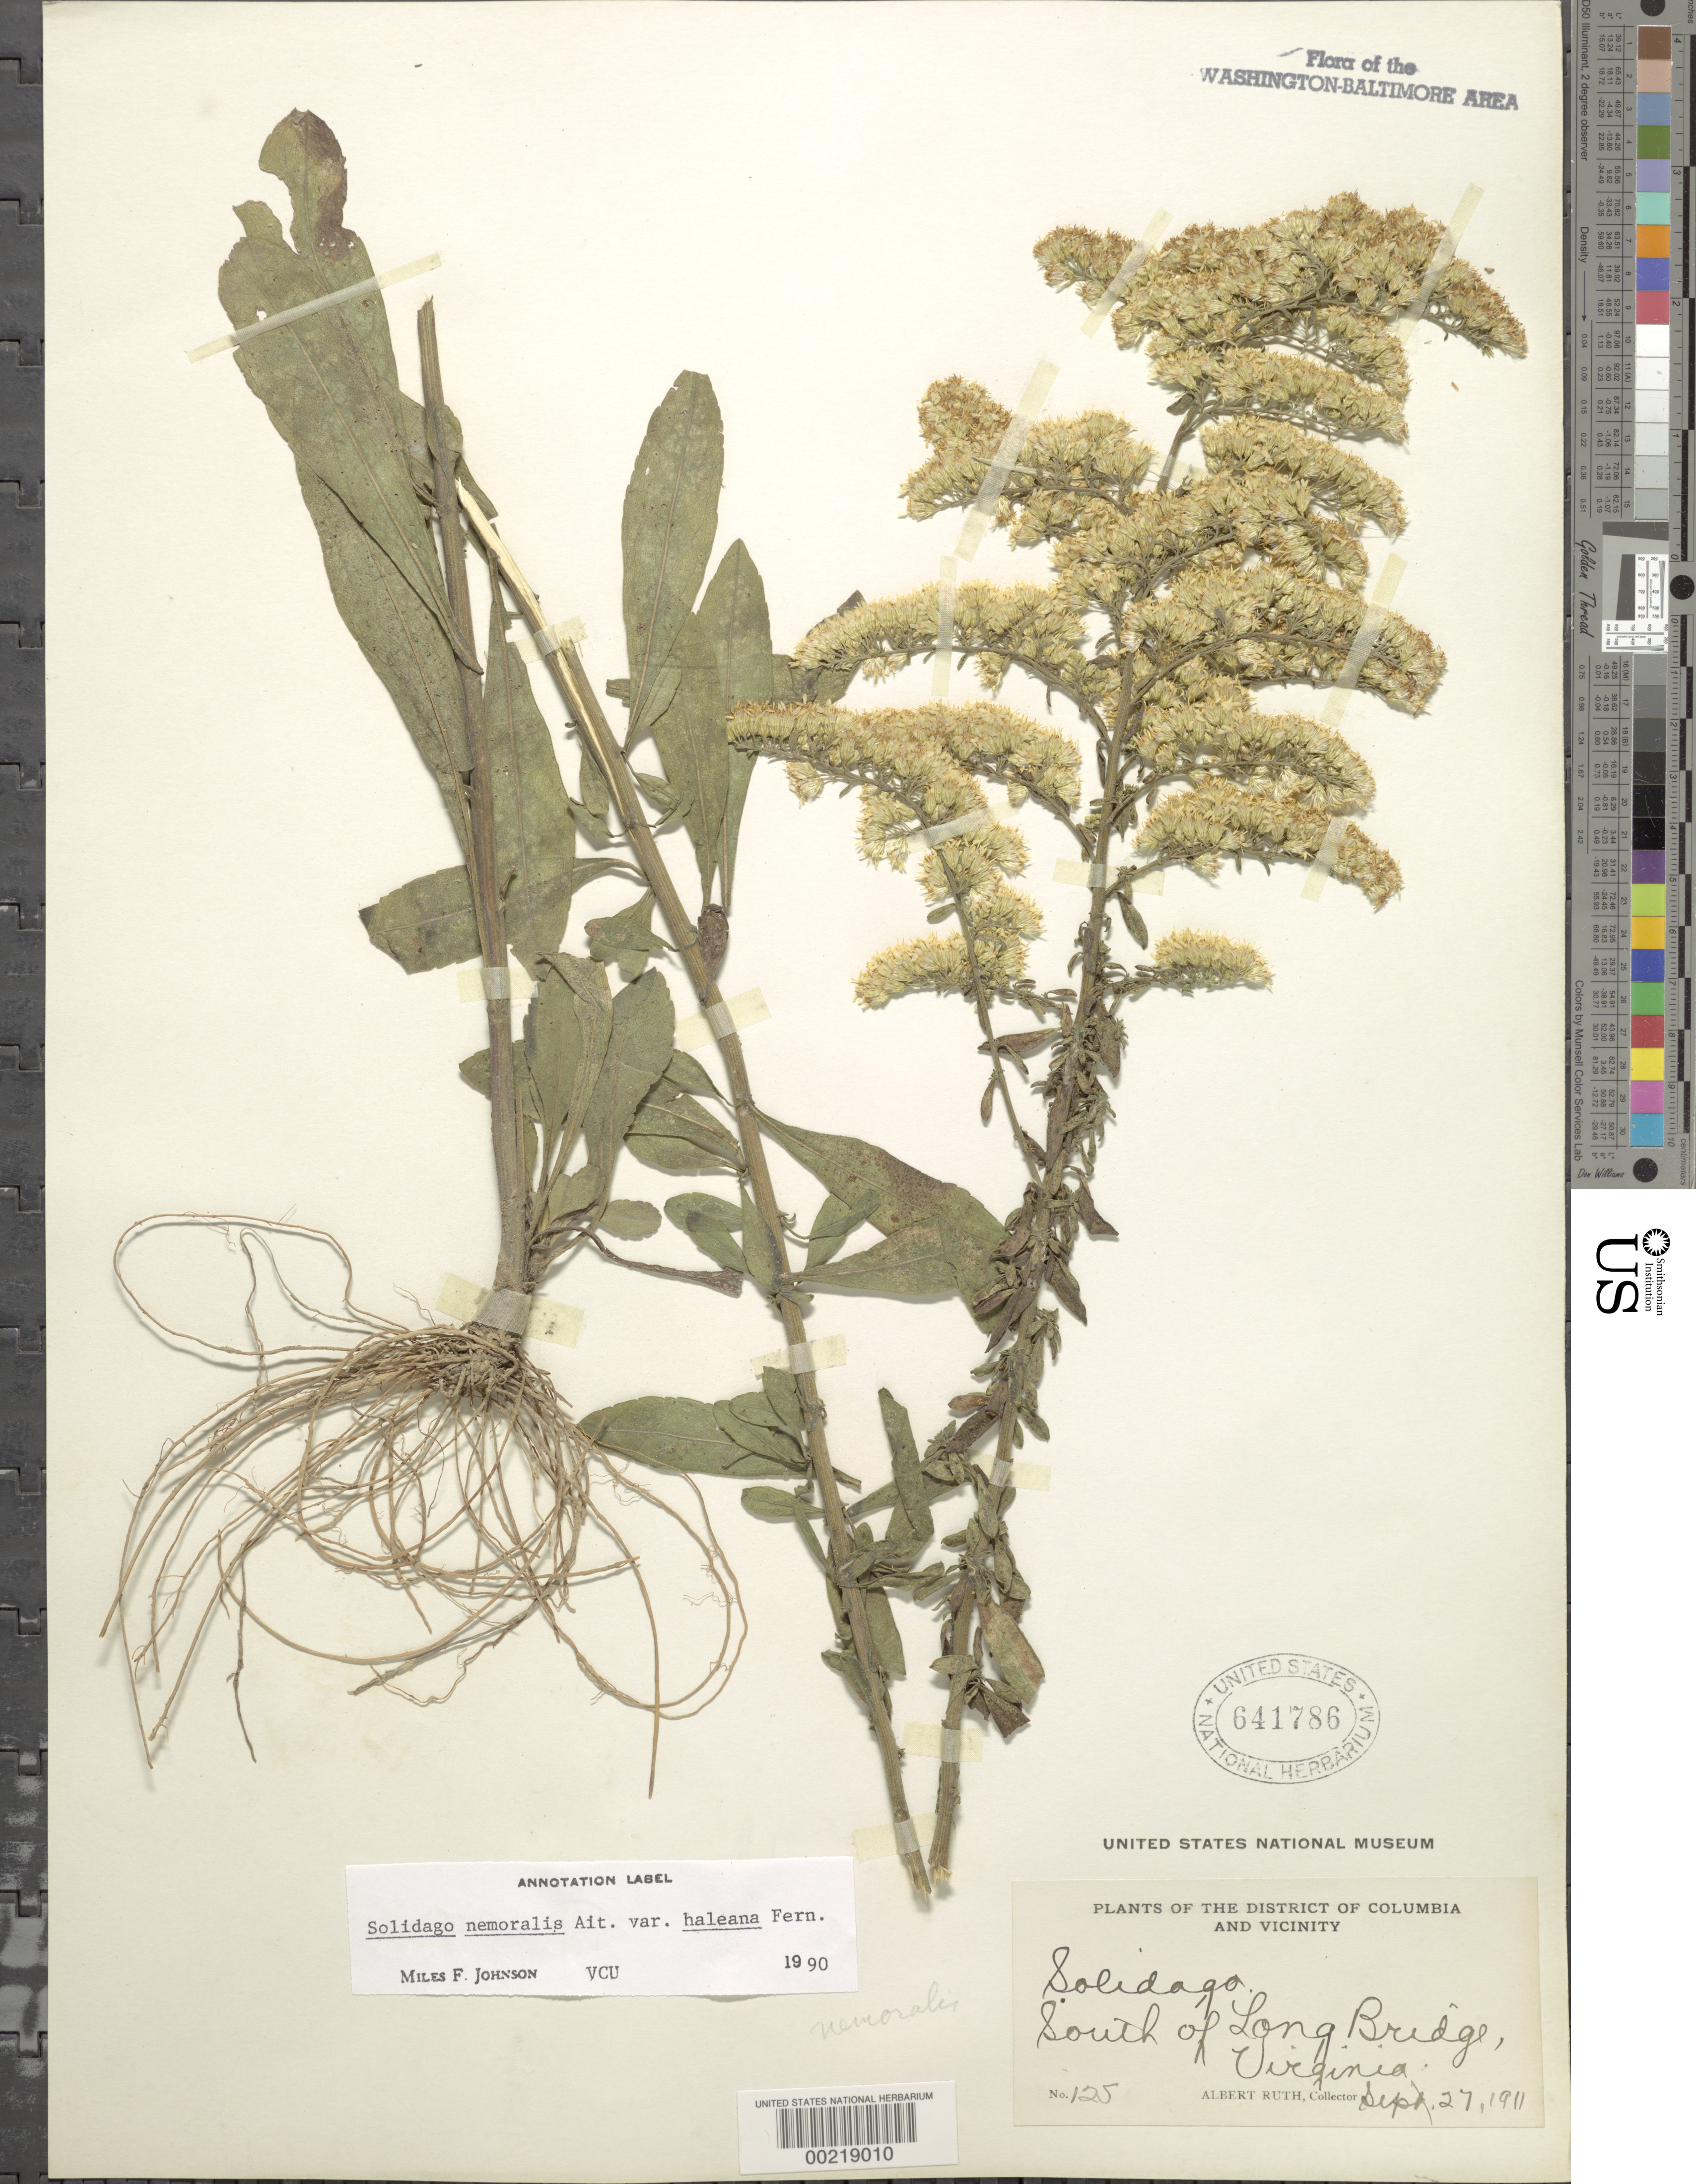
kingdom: Plantae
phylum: Tracheophyta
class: Magnoliopsida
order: Asterales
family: Asteraceae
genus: Solidago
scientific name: Solidago nemoralis var. haleana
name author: Aiton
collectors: A. Ruth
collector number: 125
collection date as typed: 27 Sep 1911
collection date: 1911-09-27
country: United States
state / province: Virginia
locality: South of Long Bridge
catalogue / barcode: US 641786